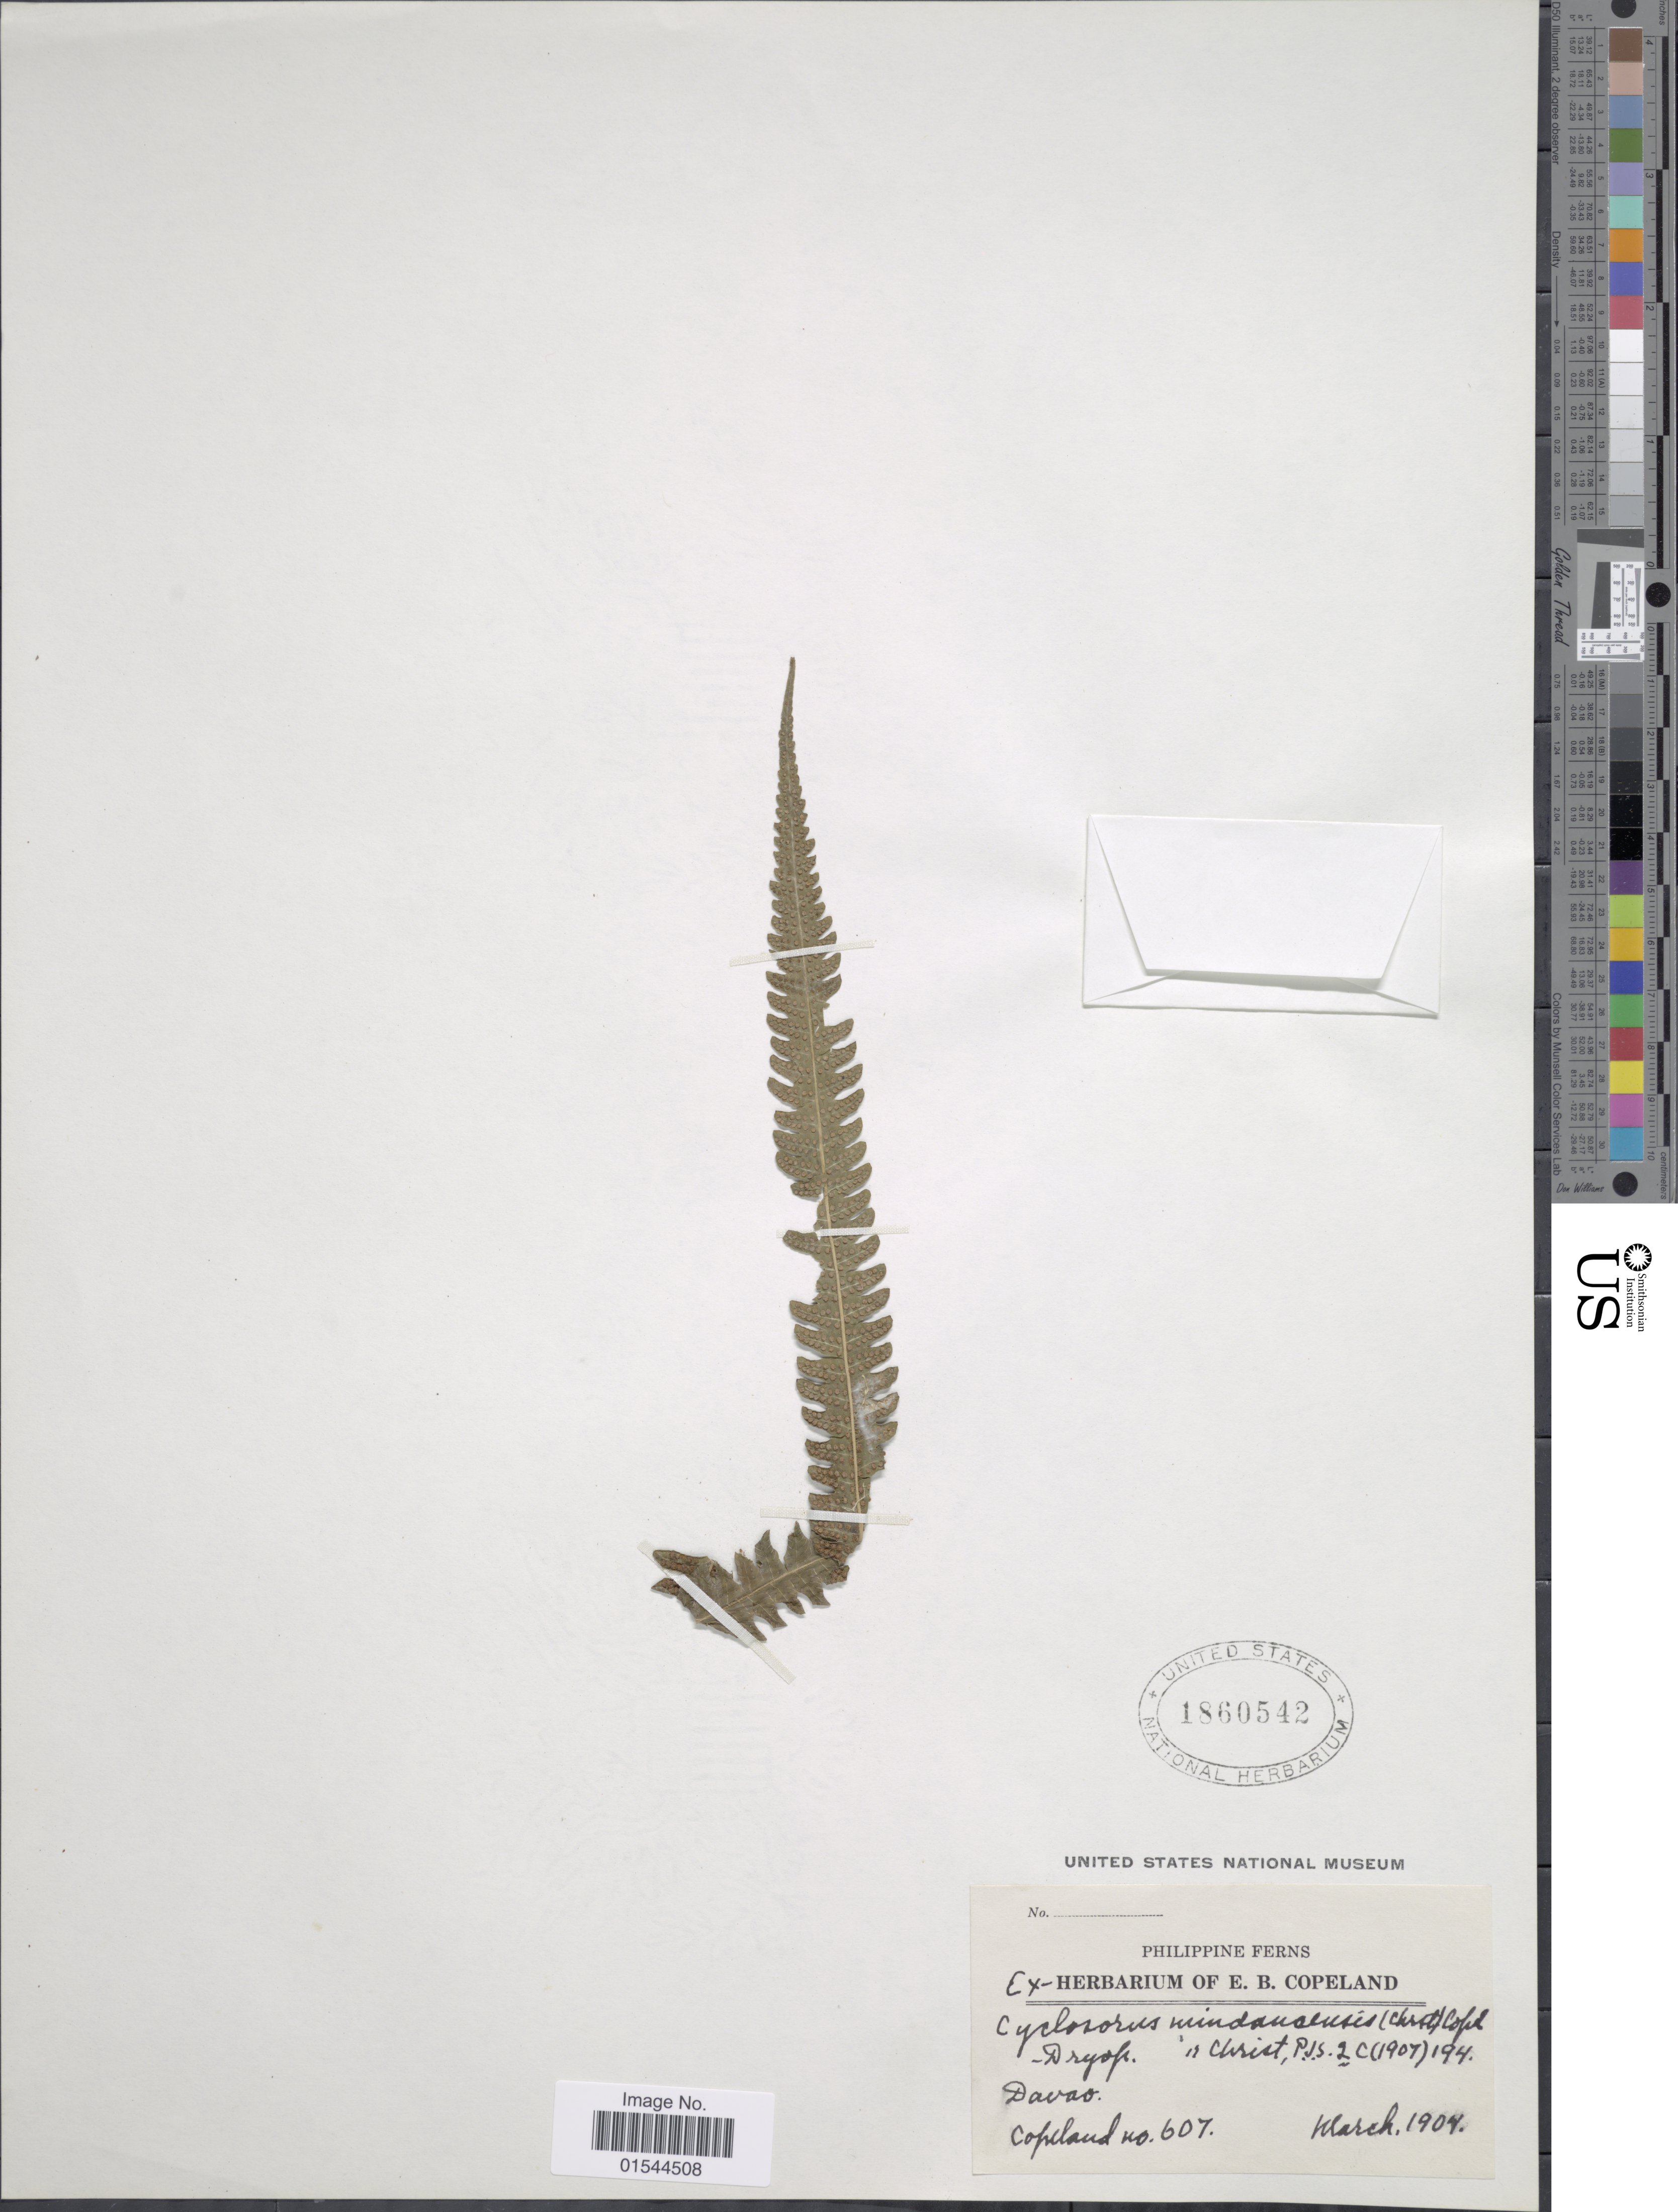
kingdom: Plantae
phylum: Tracheophyta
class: Polypodiopsida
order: Polypodiales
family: Thelypteridaceae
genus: Pneumatopteris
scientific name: Pneumatopteris nitidula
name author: (C. Presl) Holttum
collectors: -- Copeland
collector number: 607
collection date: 1904-03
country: Philippines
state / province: Davao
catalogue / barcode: US 1860542